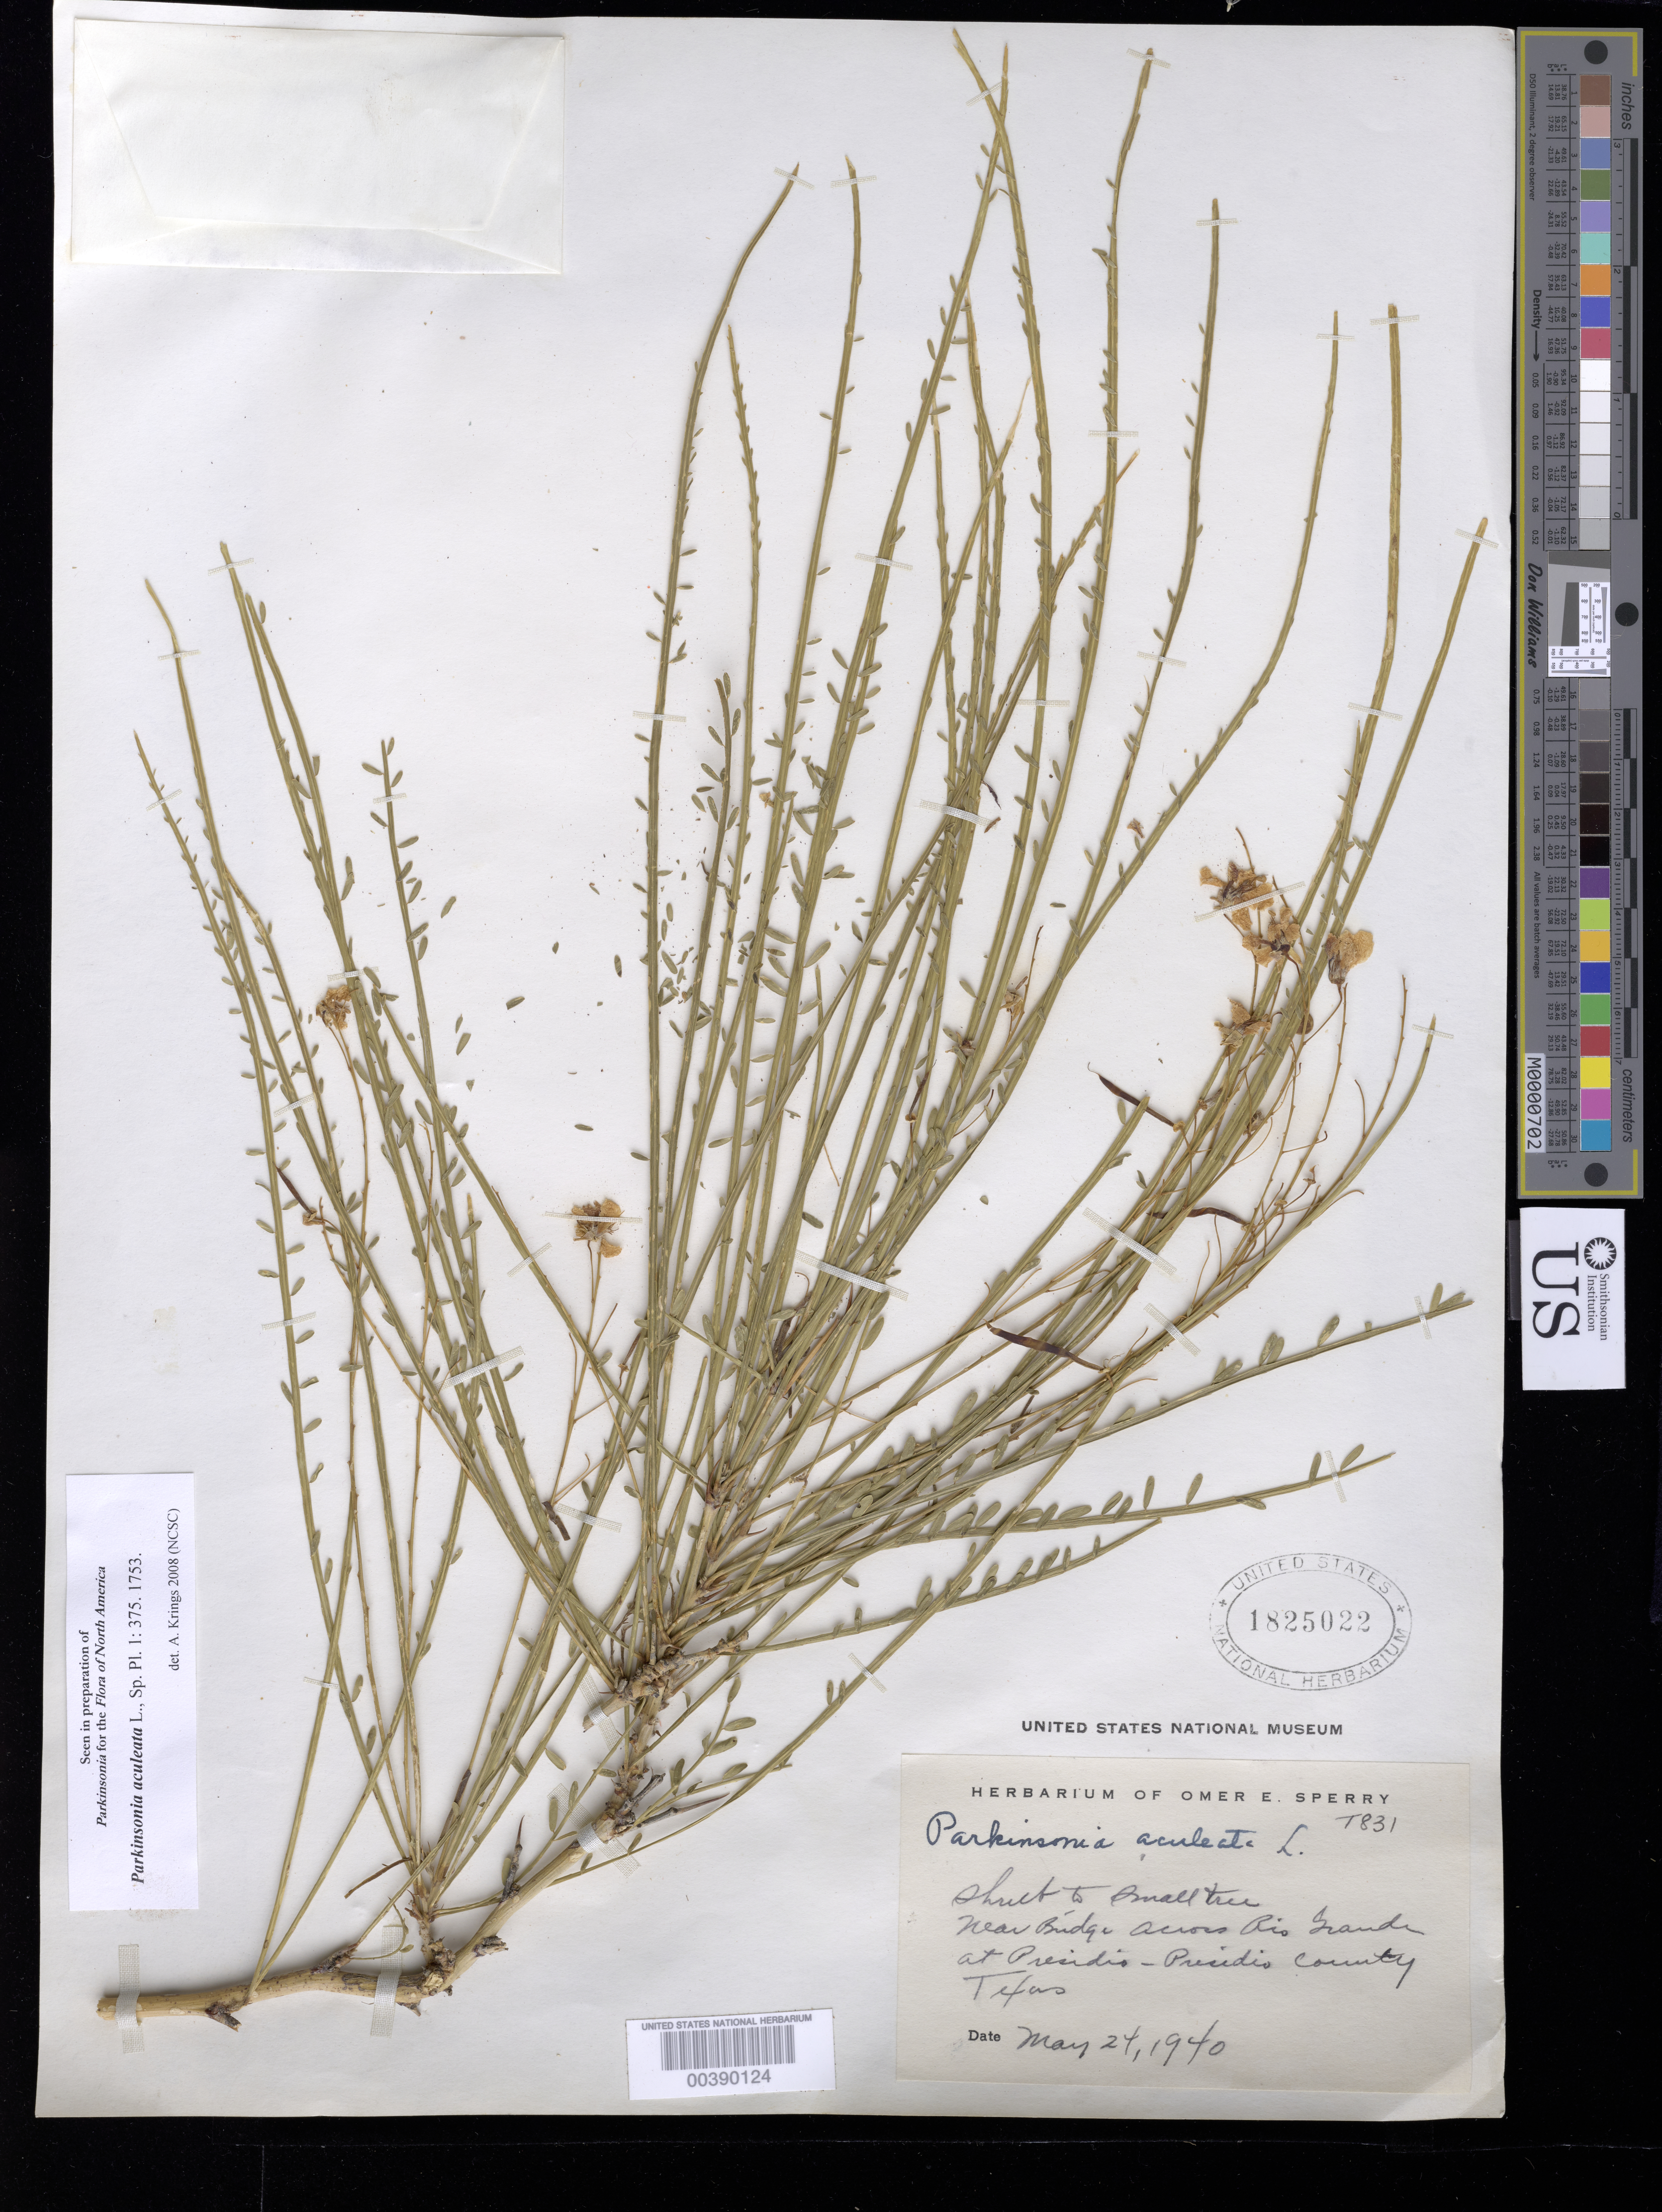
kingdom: Plantae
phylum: Tracheophyta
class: Magnoliopsida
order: Fabales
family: Fabaceae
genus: Parkinsonia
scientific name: Parkinsonia aculeata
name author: L.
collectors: O. E. Sperry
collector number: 1831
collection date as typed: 24 May 1940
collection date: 1940-05-24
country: United States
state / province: Texas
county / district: Presidio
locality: Near bridge across rio grande at presidio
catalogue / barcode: US 1825022